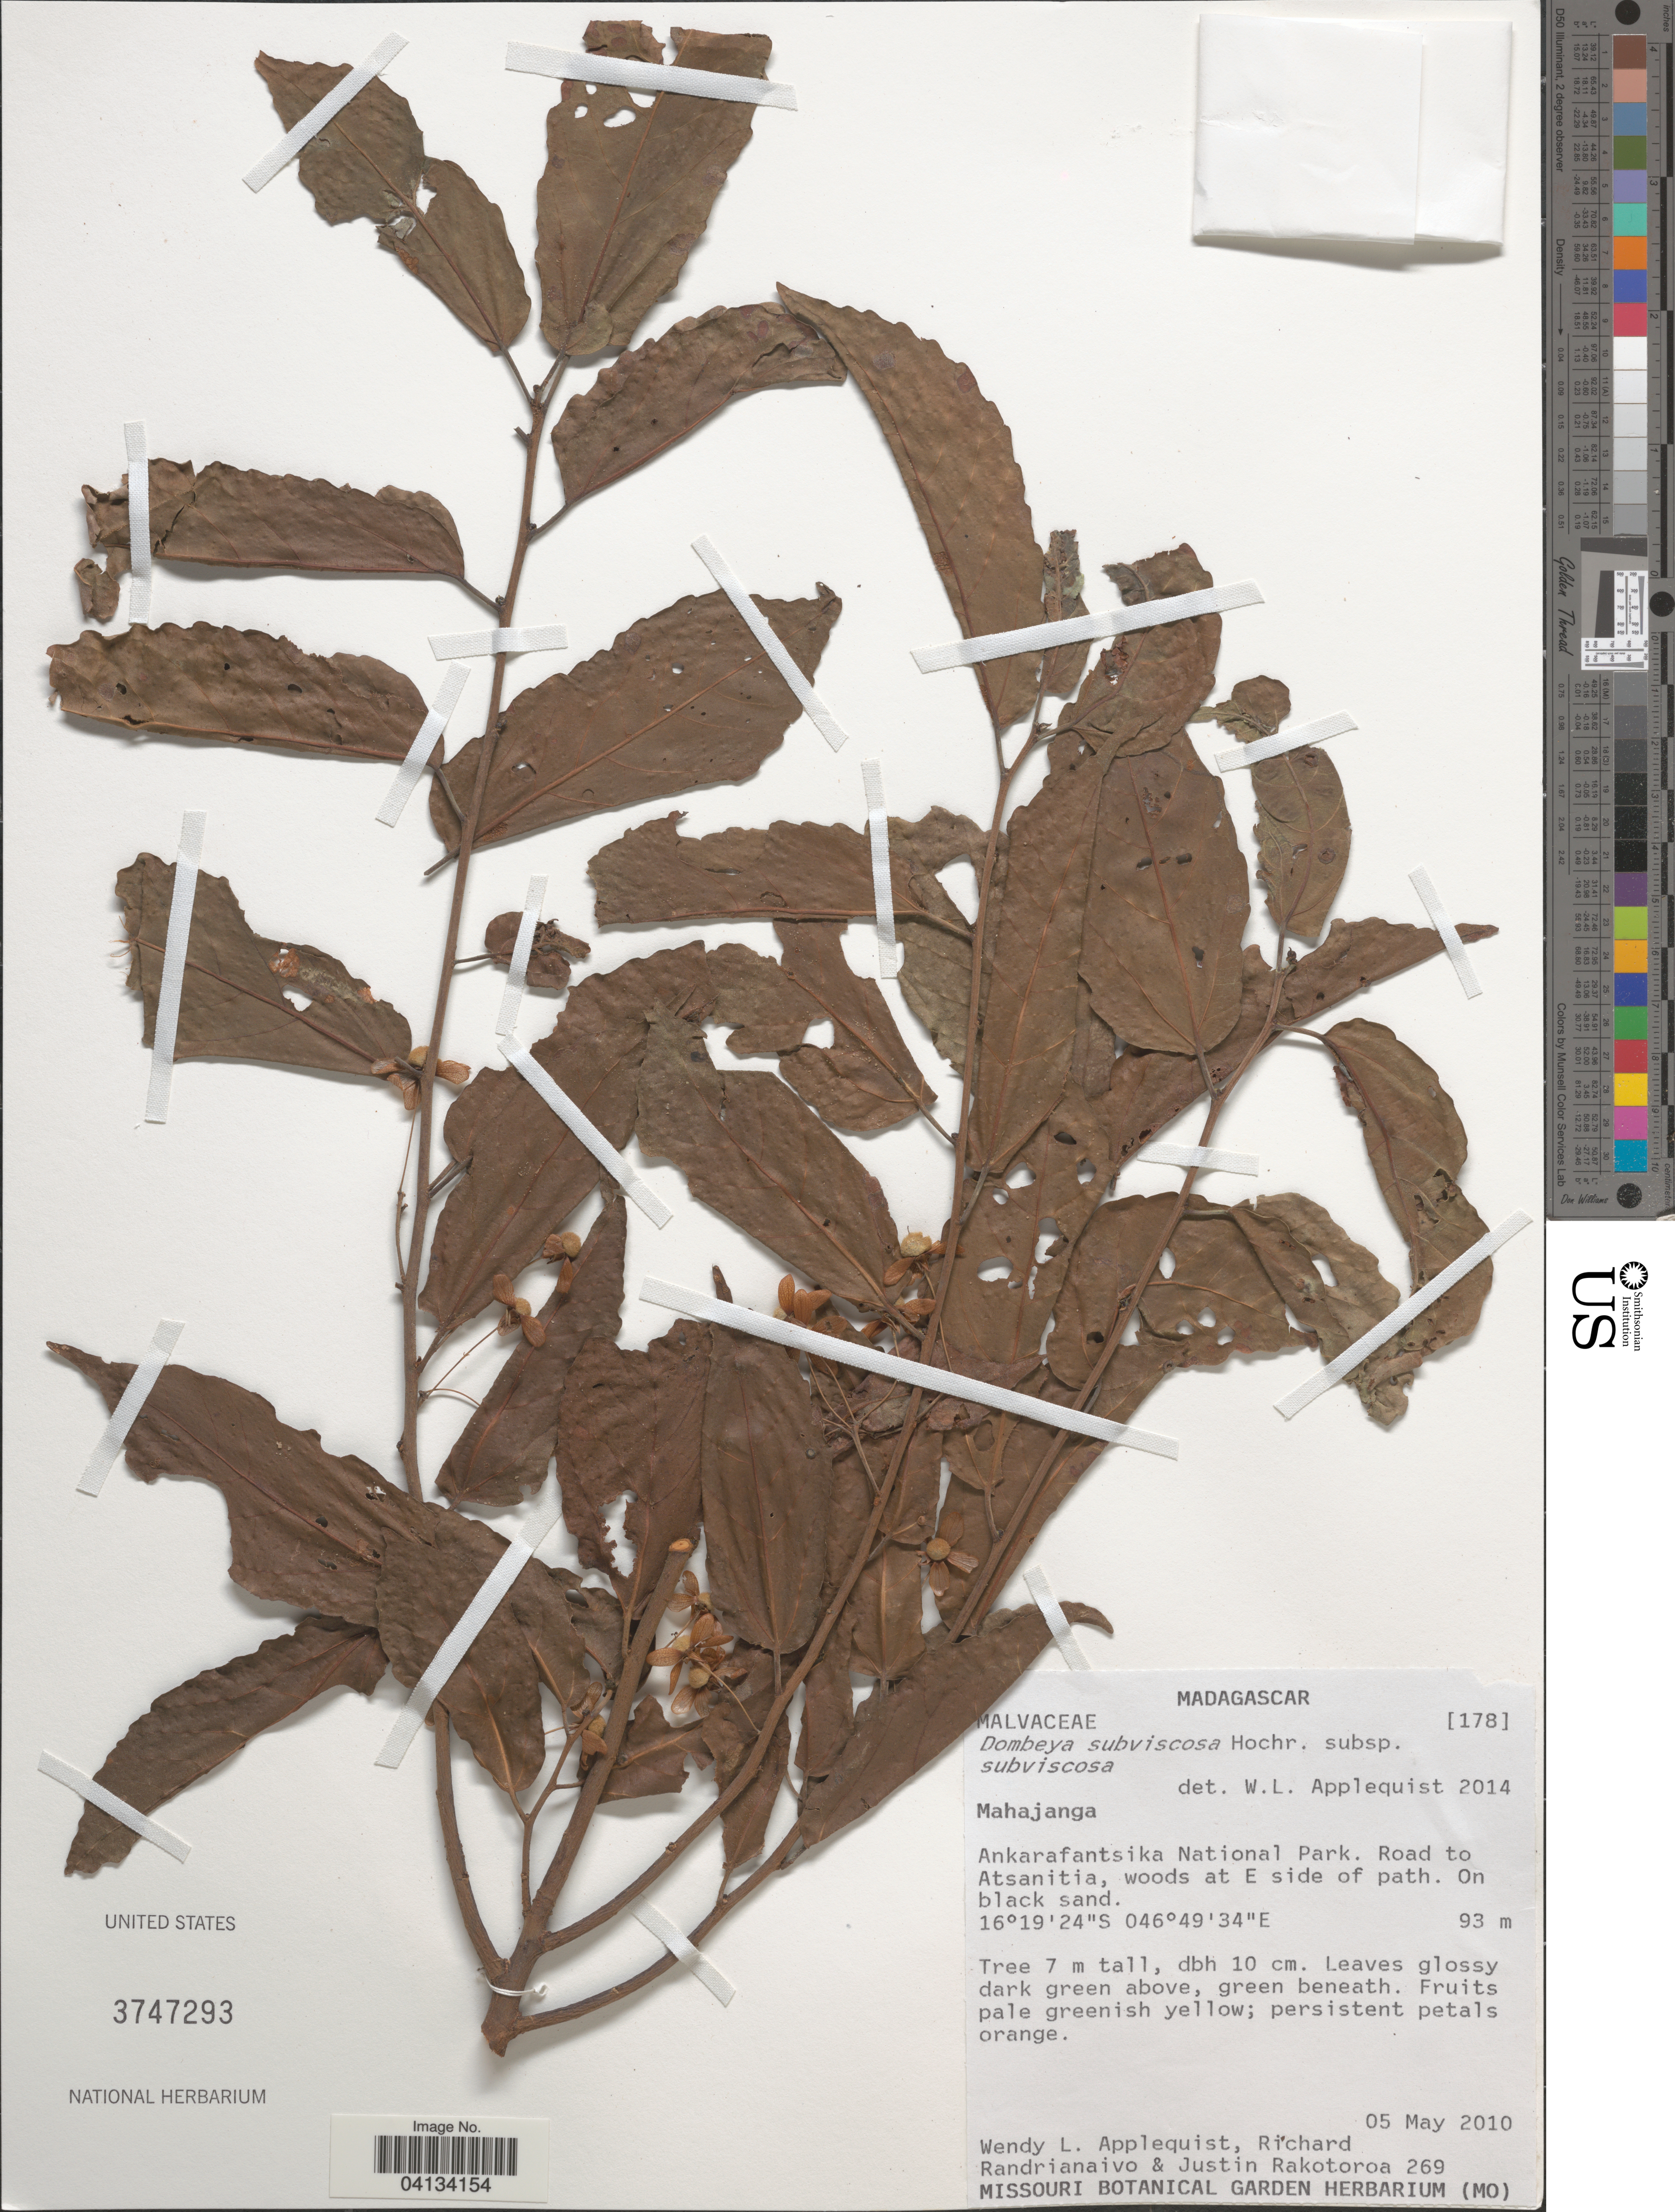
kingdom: Plantae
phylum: Tracheophyta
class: Magnoliopsida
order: Malvales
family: Malvaceae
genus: Dombeya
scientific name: Dombeya subviscosa subsp. subviscosa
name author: Hochr.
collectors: W. Applequist, R. Randrianaivo & J. Rakotoroa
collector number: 269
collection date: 2010-05-05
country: Madagascar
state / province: Boeny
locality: Ankarafantsika National Park. Road to Atsanitia, woods at E side of path.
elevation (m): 93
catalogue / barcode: US 3747293